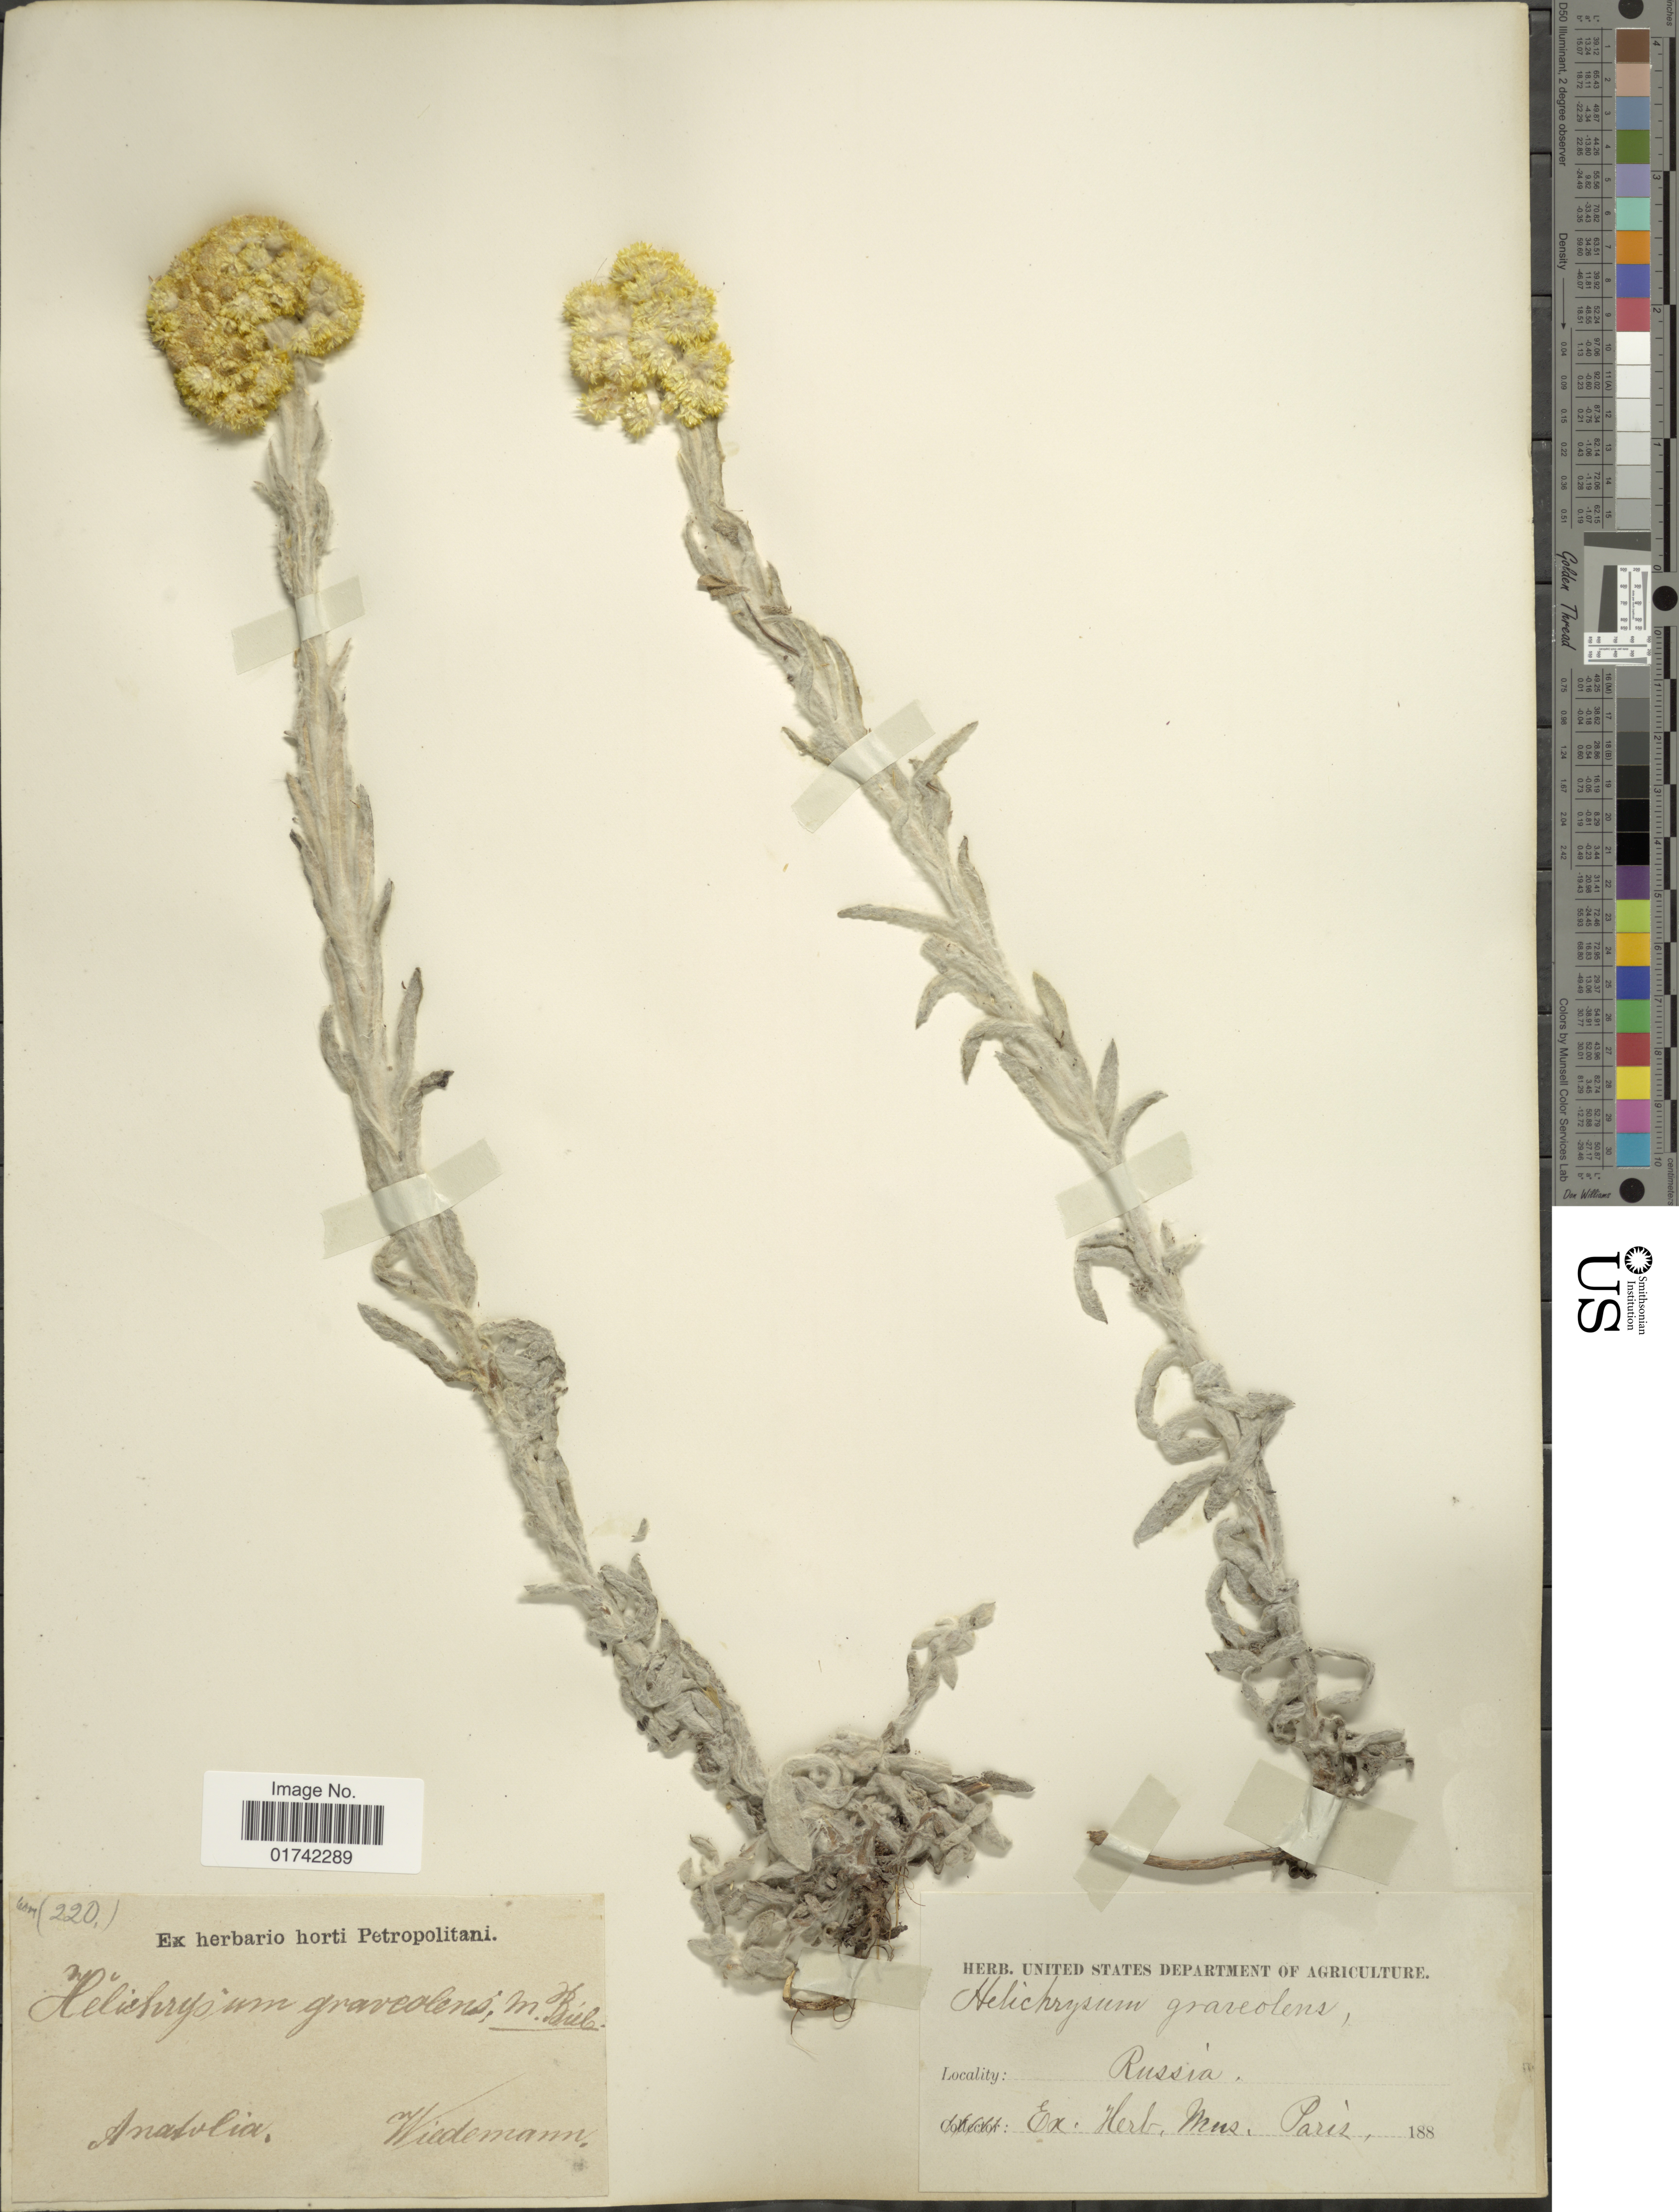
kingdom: Plantae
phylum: Tracheophyta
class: Magnoliopsida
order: Asterales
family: Asteraceae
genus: Helichrysum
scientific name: Helichrysum graveolens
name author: (M. Bieb.) Sweet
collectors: -. Wiedermann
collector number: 220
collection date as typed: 188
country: Russian Federation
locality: Anatolia, "Russia" [probably Turkey]